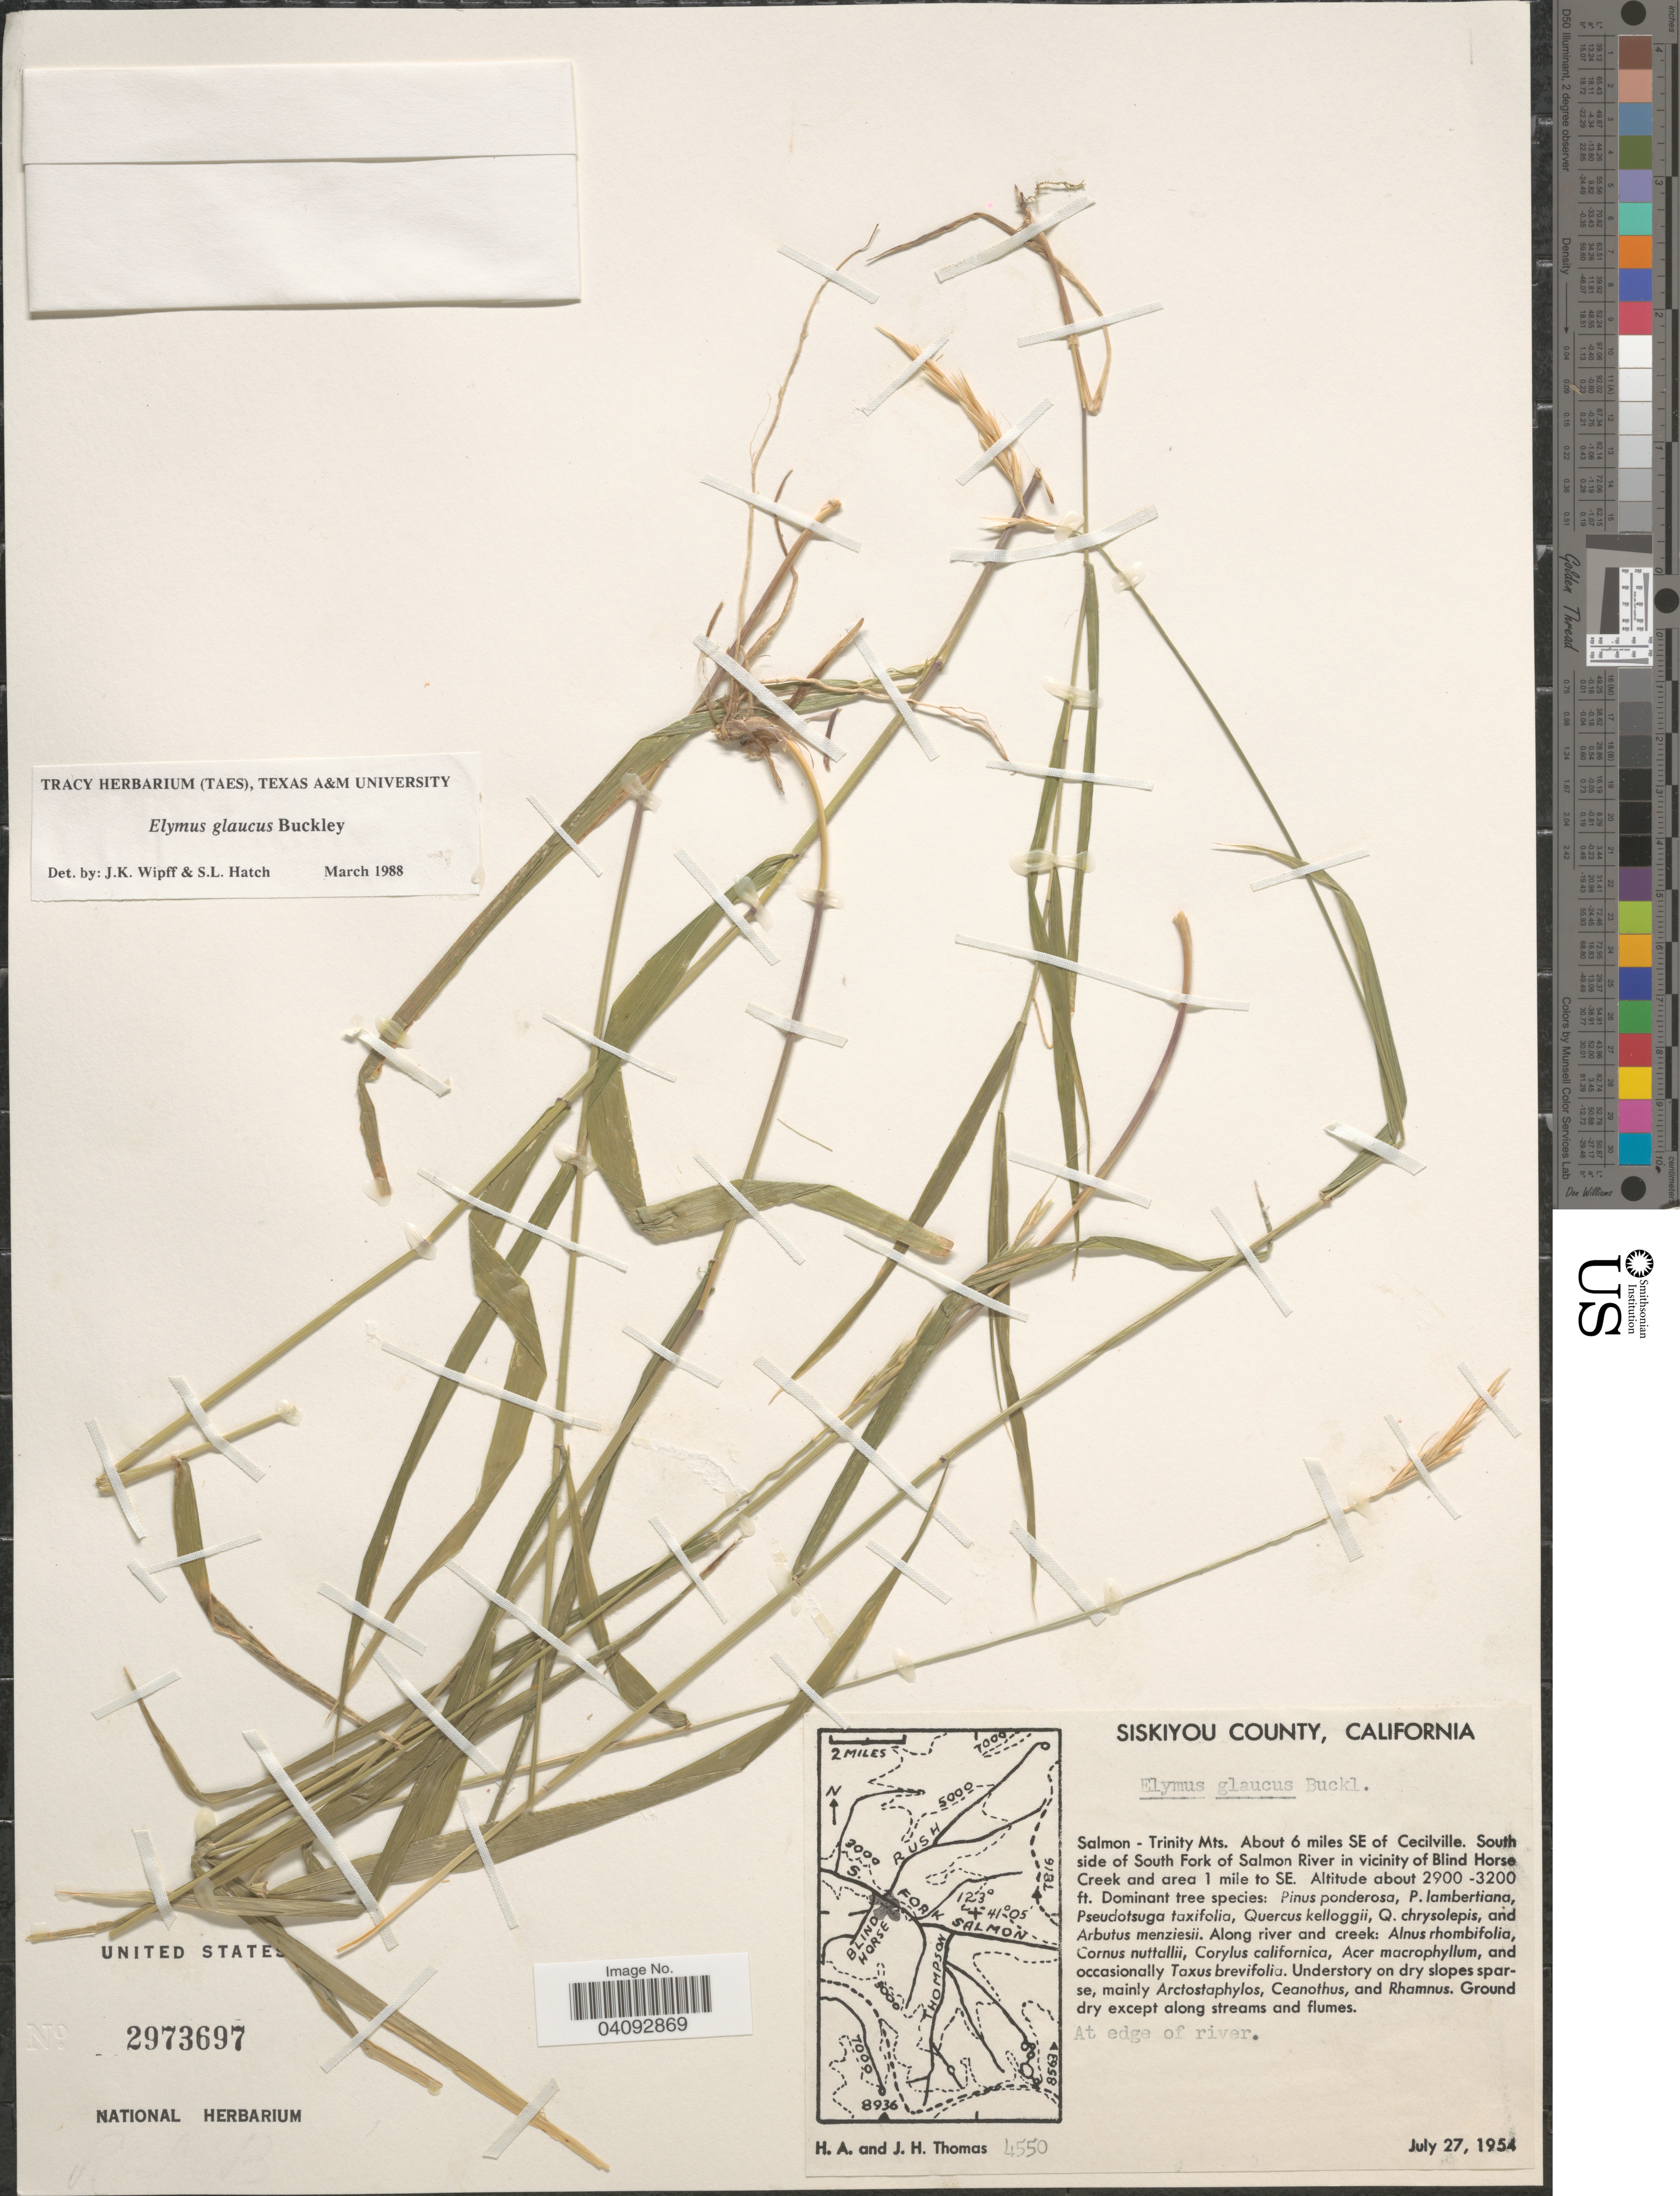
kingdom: Plantae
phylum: Tracheophyta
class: Liliopsida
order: Poales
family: Poaceae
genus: Elymus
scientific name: Elymus glaucus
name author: Buckley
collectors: H. Thomas & J. H. Thomas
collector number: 4550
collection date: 1954-07-27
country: United States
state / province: California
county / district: Siskiyou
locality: Siskiyou County. Salmon - Trinity Mts. About 6 miles SE of Cecilville. South side of South Fork of Salmon River in vicinity of Blind Horse Creek and area 1 mile to SE. At edge of river.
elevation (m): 884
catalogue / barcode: US 2973697